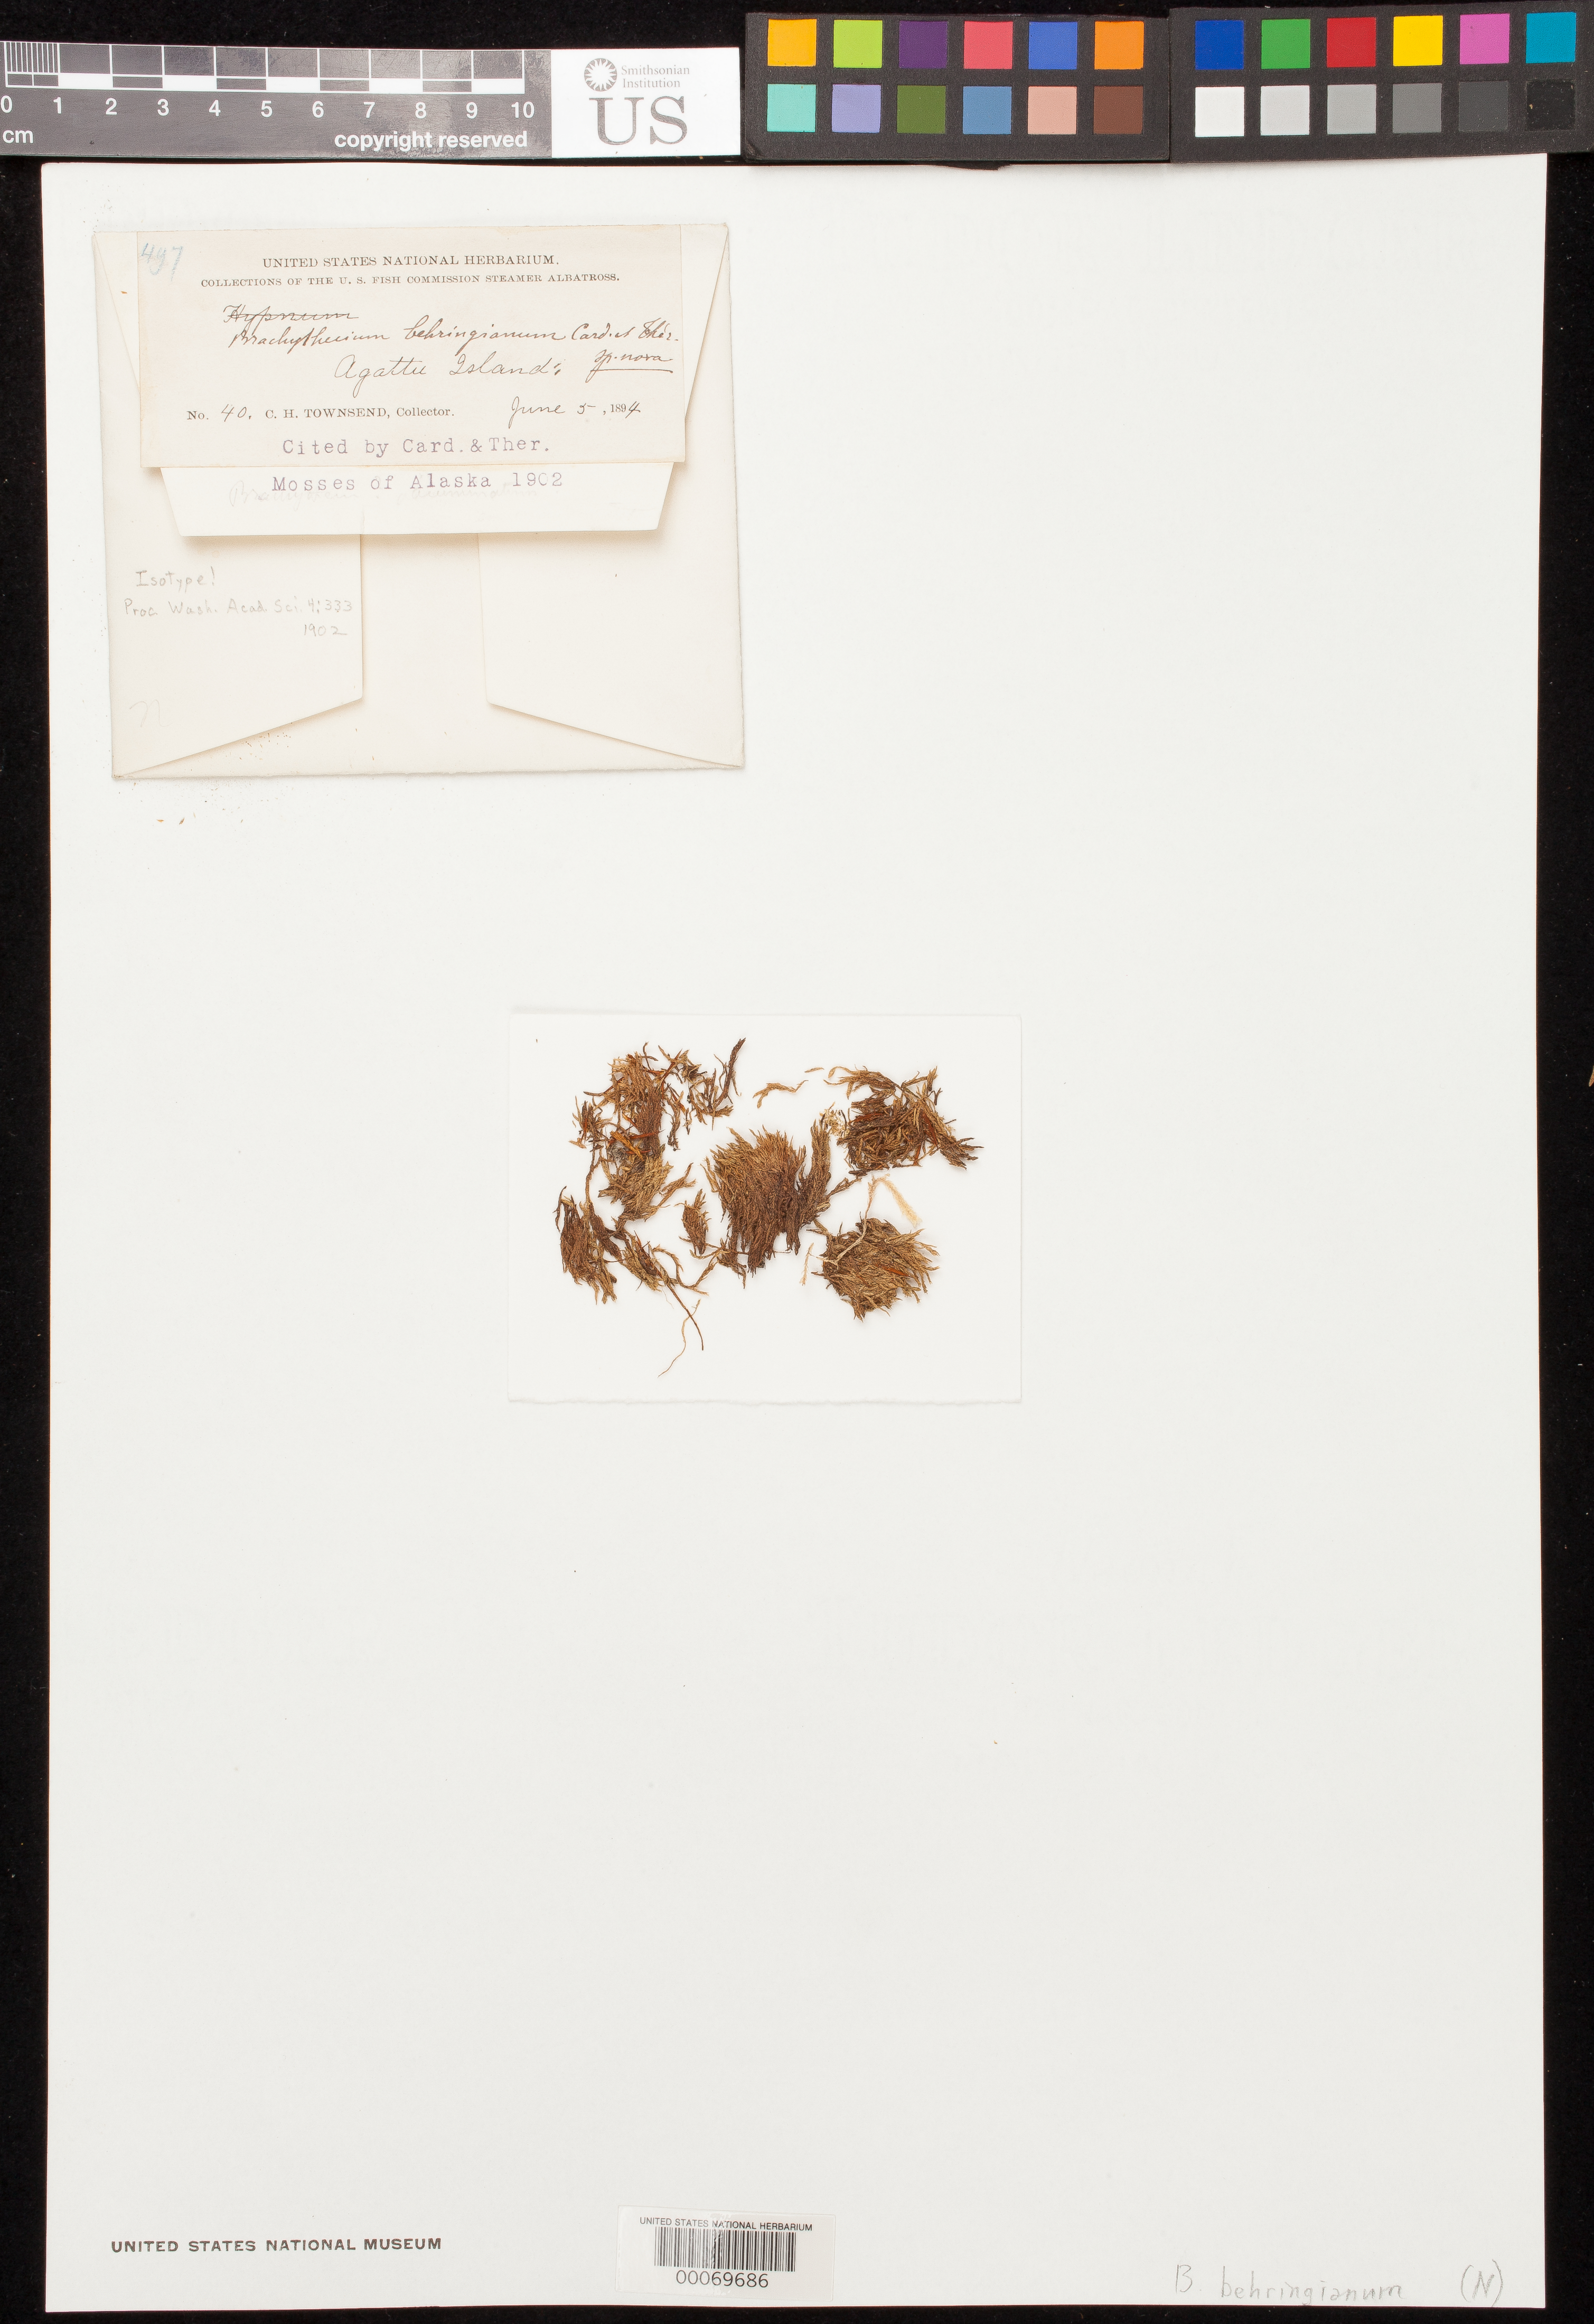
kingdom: Plantae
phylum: Bryophyta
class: Bryopsida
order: Hypnales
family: Brachytheciaceae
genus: Brachythecium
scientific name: Brachythecium beringianum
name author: Cardot & Thér.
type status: Isotype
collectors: C. H. T. Townsend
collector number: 40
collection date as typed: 05 Jun 1894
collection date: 1894-06-05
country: United States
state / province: Alaska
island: Agattu Island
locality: Agattu Island.